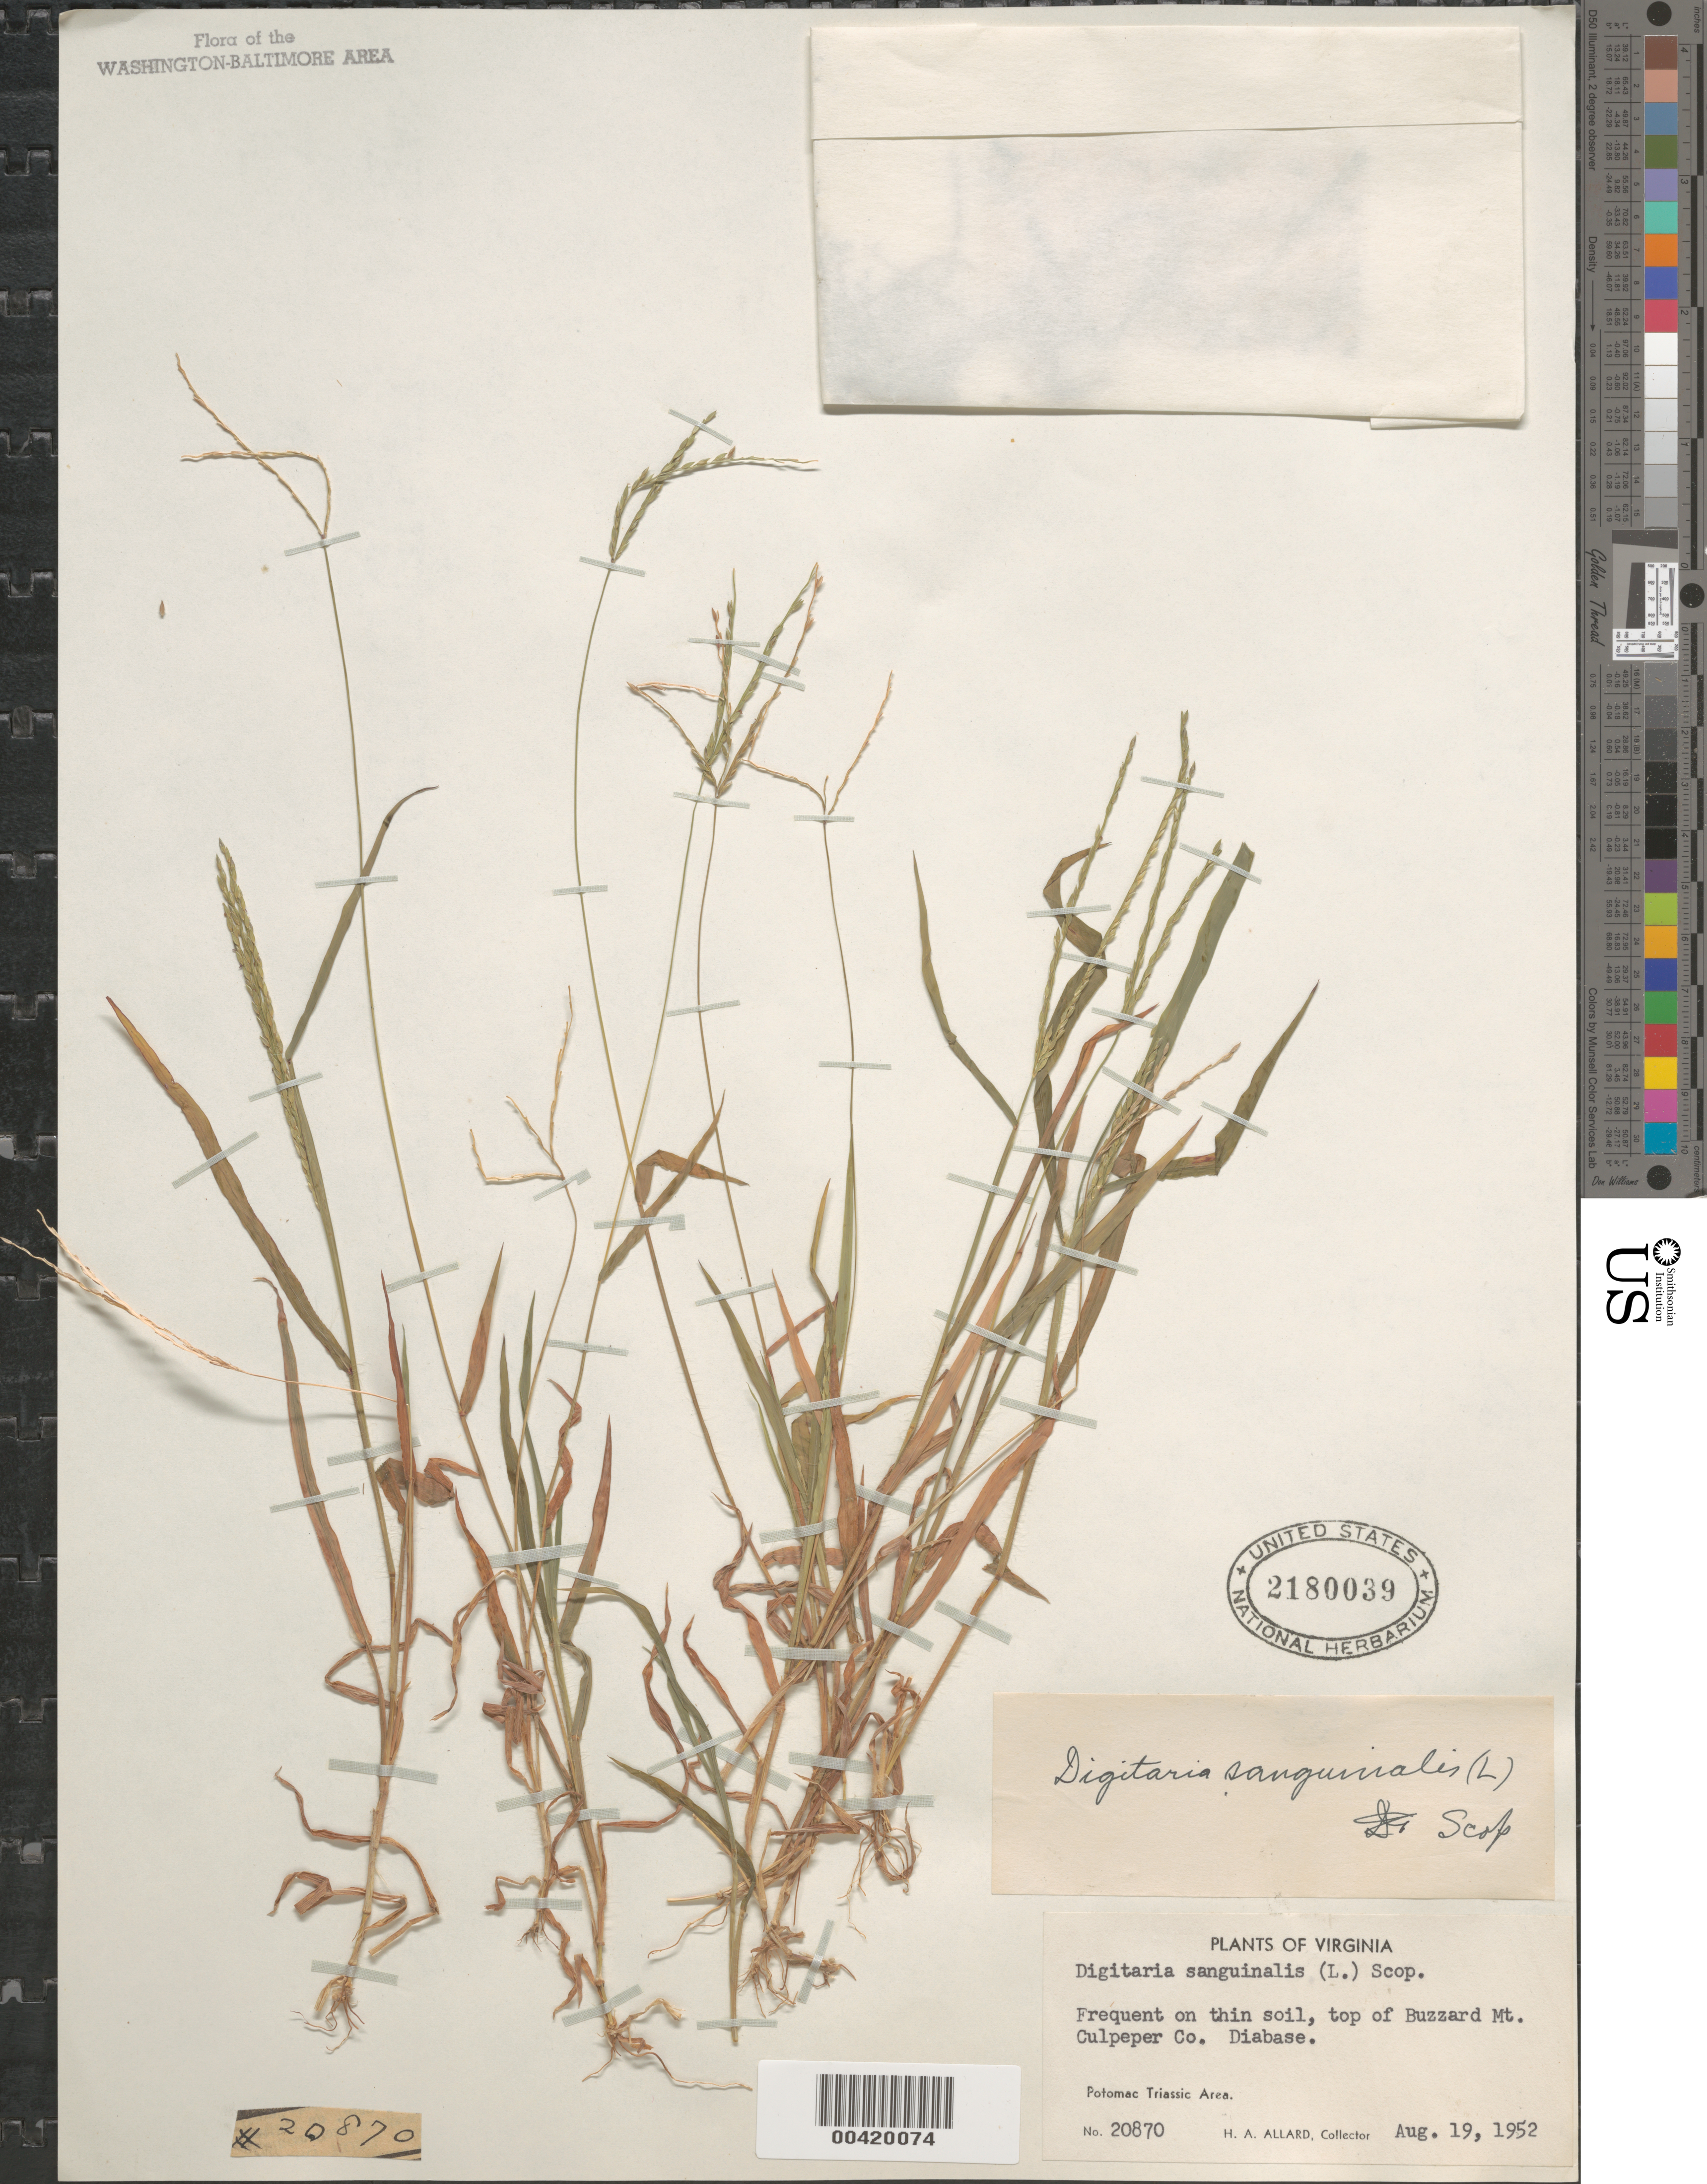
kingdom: Plantae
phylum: Tracheophyta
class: Liliopsida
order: Poales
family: Poaceae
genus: Digitaria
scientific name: Digitaria sanguinalis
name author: (L.) Scop.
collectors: H. A. Allard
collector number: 20870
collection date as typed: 19 Aug 1952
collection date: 1952-08-19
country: United States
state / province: Virginia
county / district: Culpeper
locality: Buzzard Mountain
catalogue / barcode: US 2180039